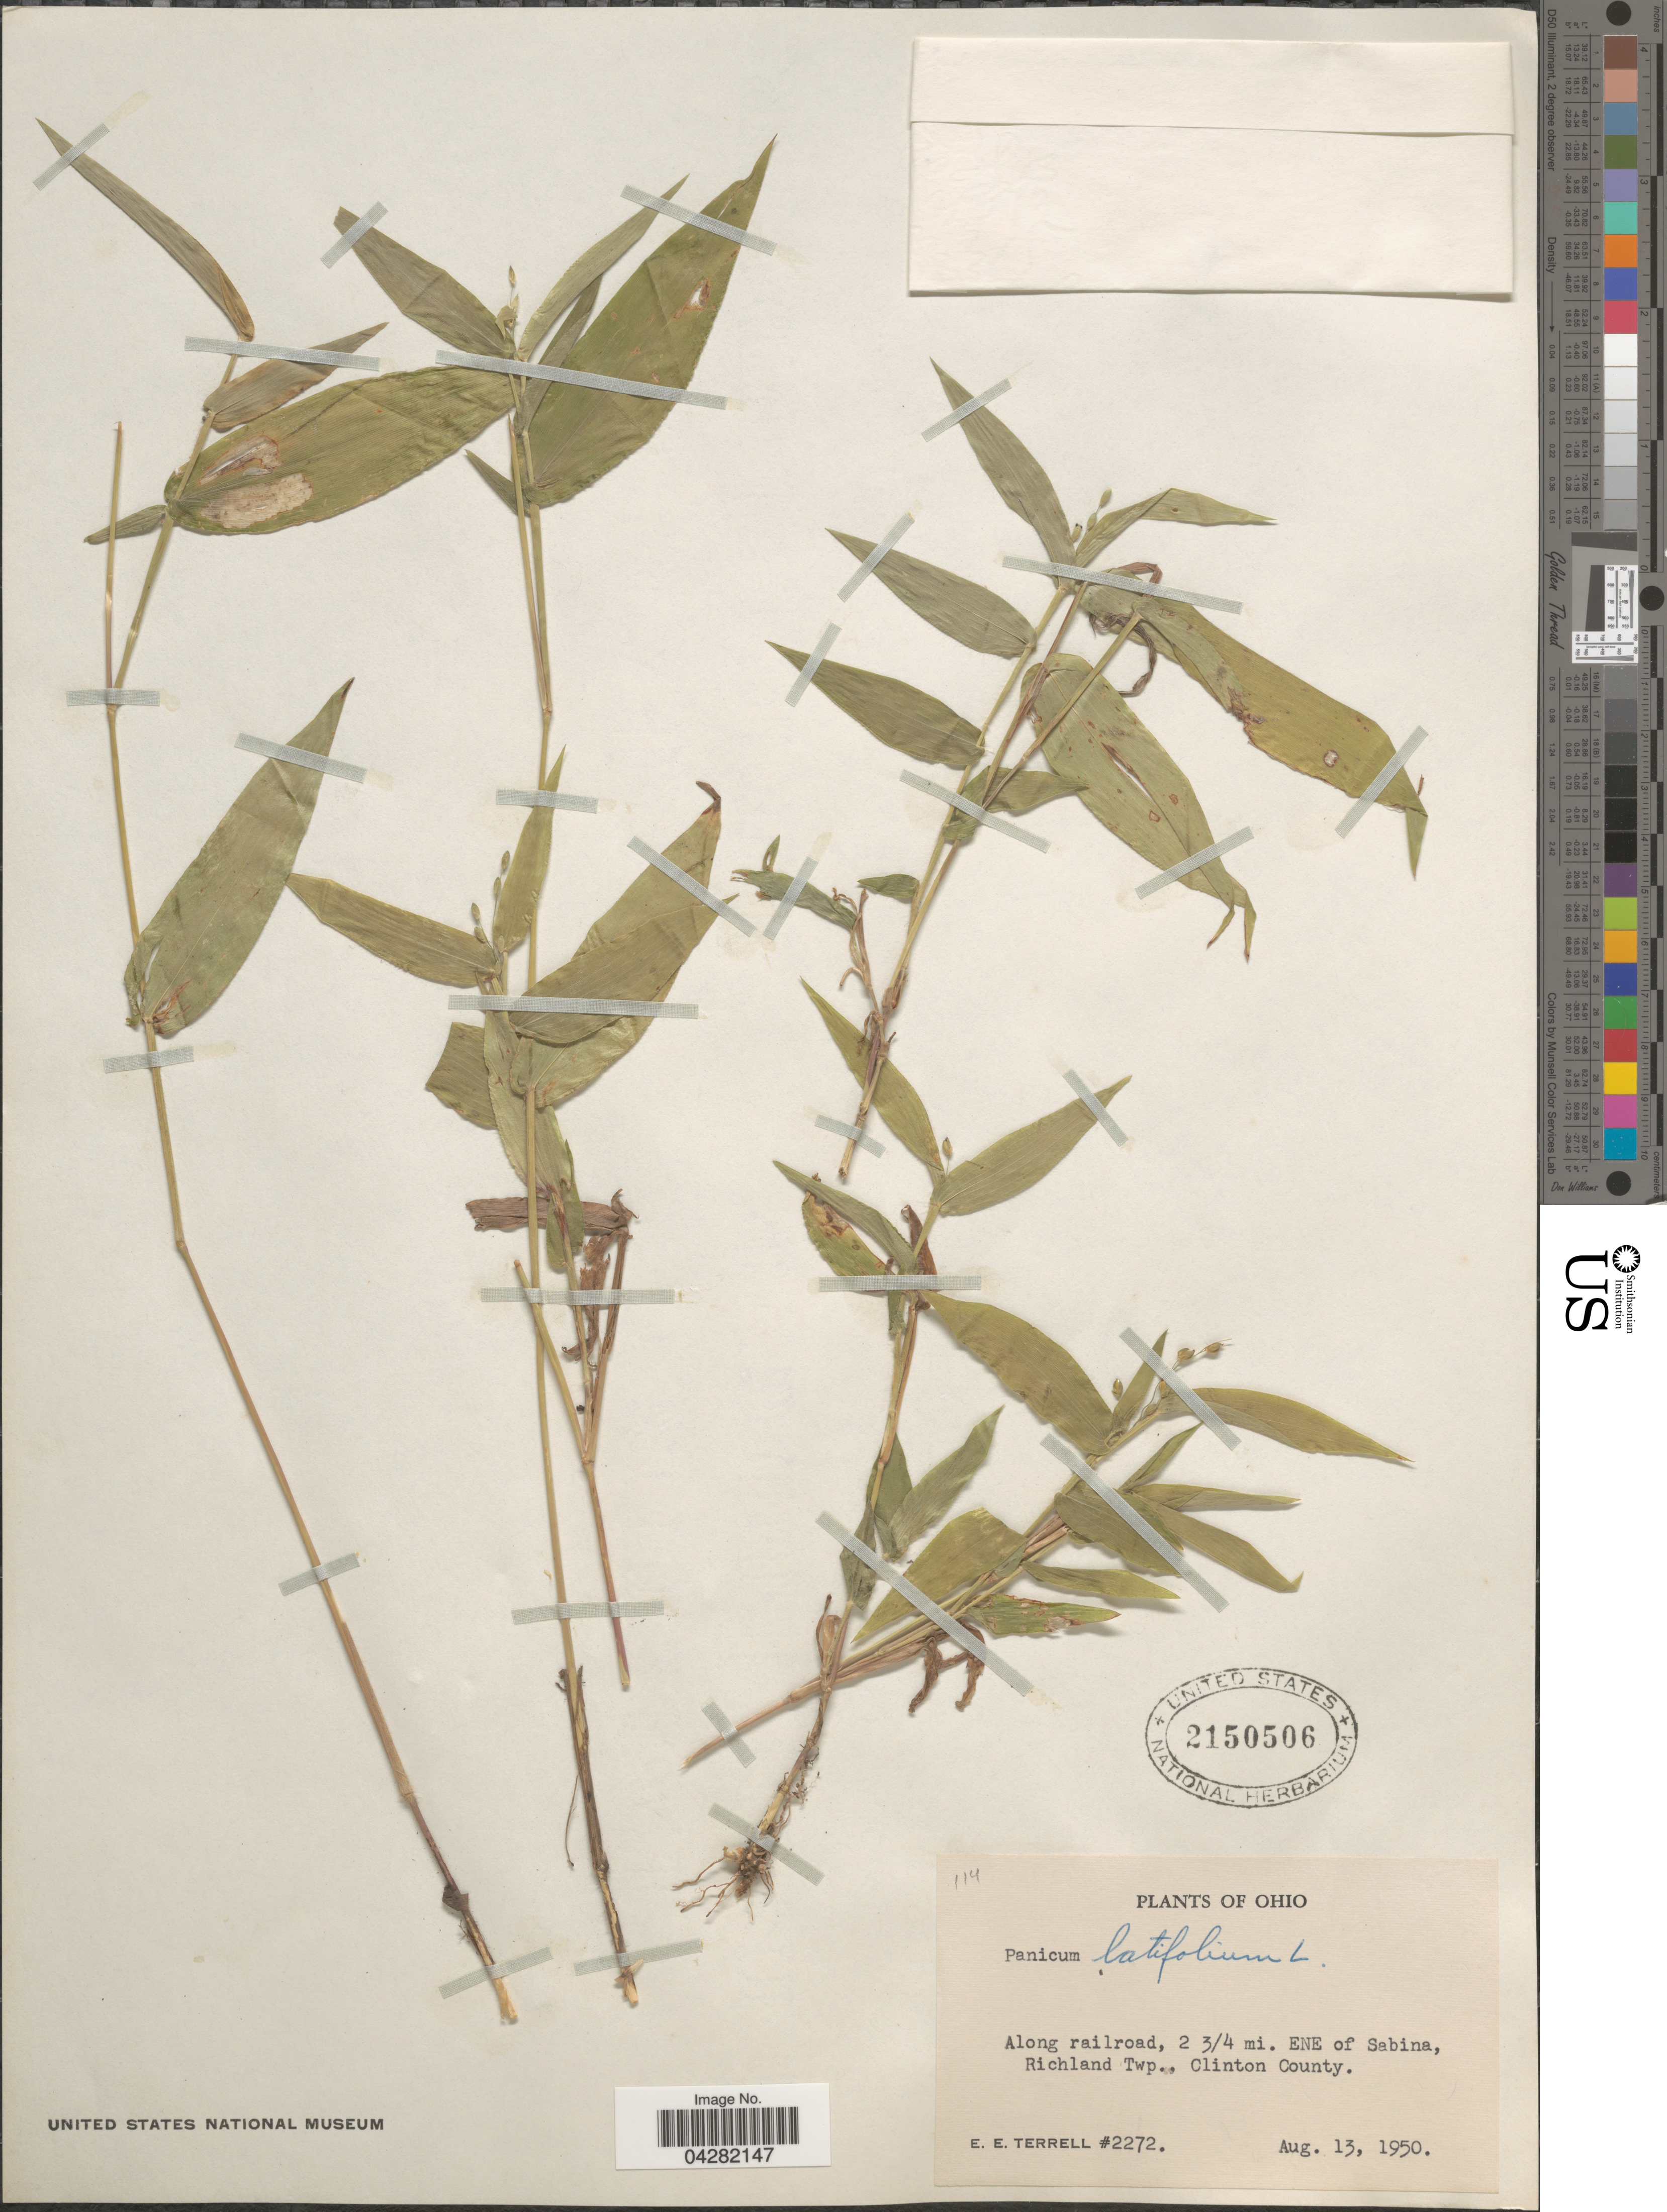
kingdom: Plantae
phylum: Tracheophyta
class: Liliopsida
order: Poales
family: Poaceae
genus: Dichanthelium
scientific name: Dichanthelium latifolium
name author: (L.) Harvill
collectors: E. E. Terrell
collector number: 2272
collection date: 1950-08-13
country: United States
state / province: Ohio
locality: Along railroad, 2 ¾ mi. ENE of Sabina, Richland Twp., Clinton County.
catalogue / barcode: US 2150506